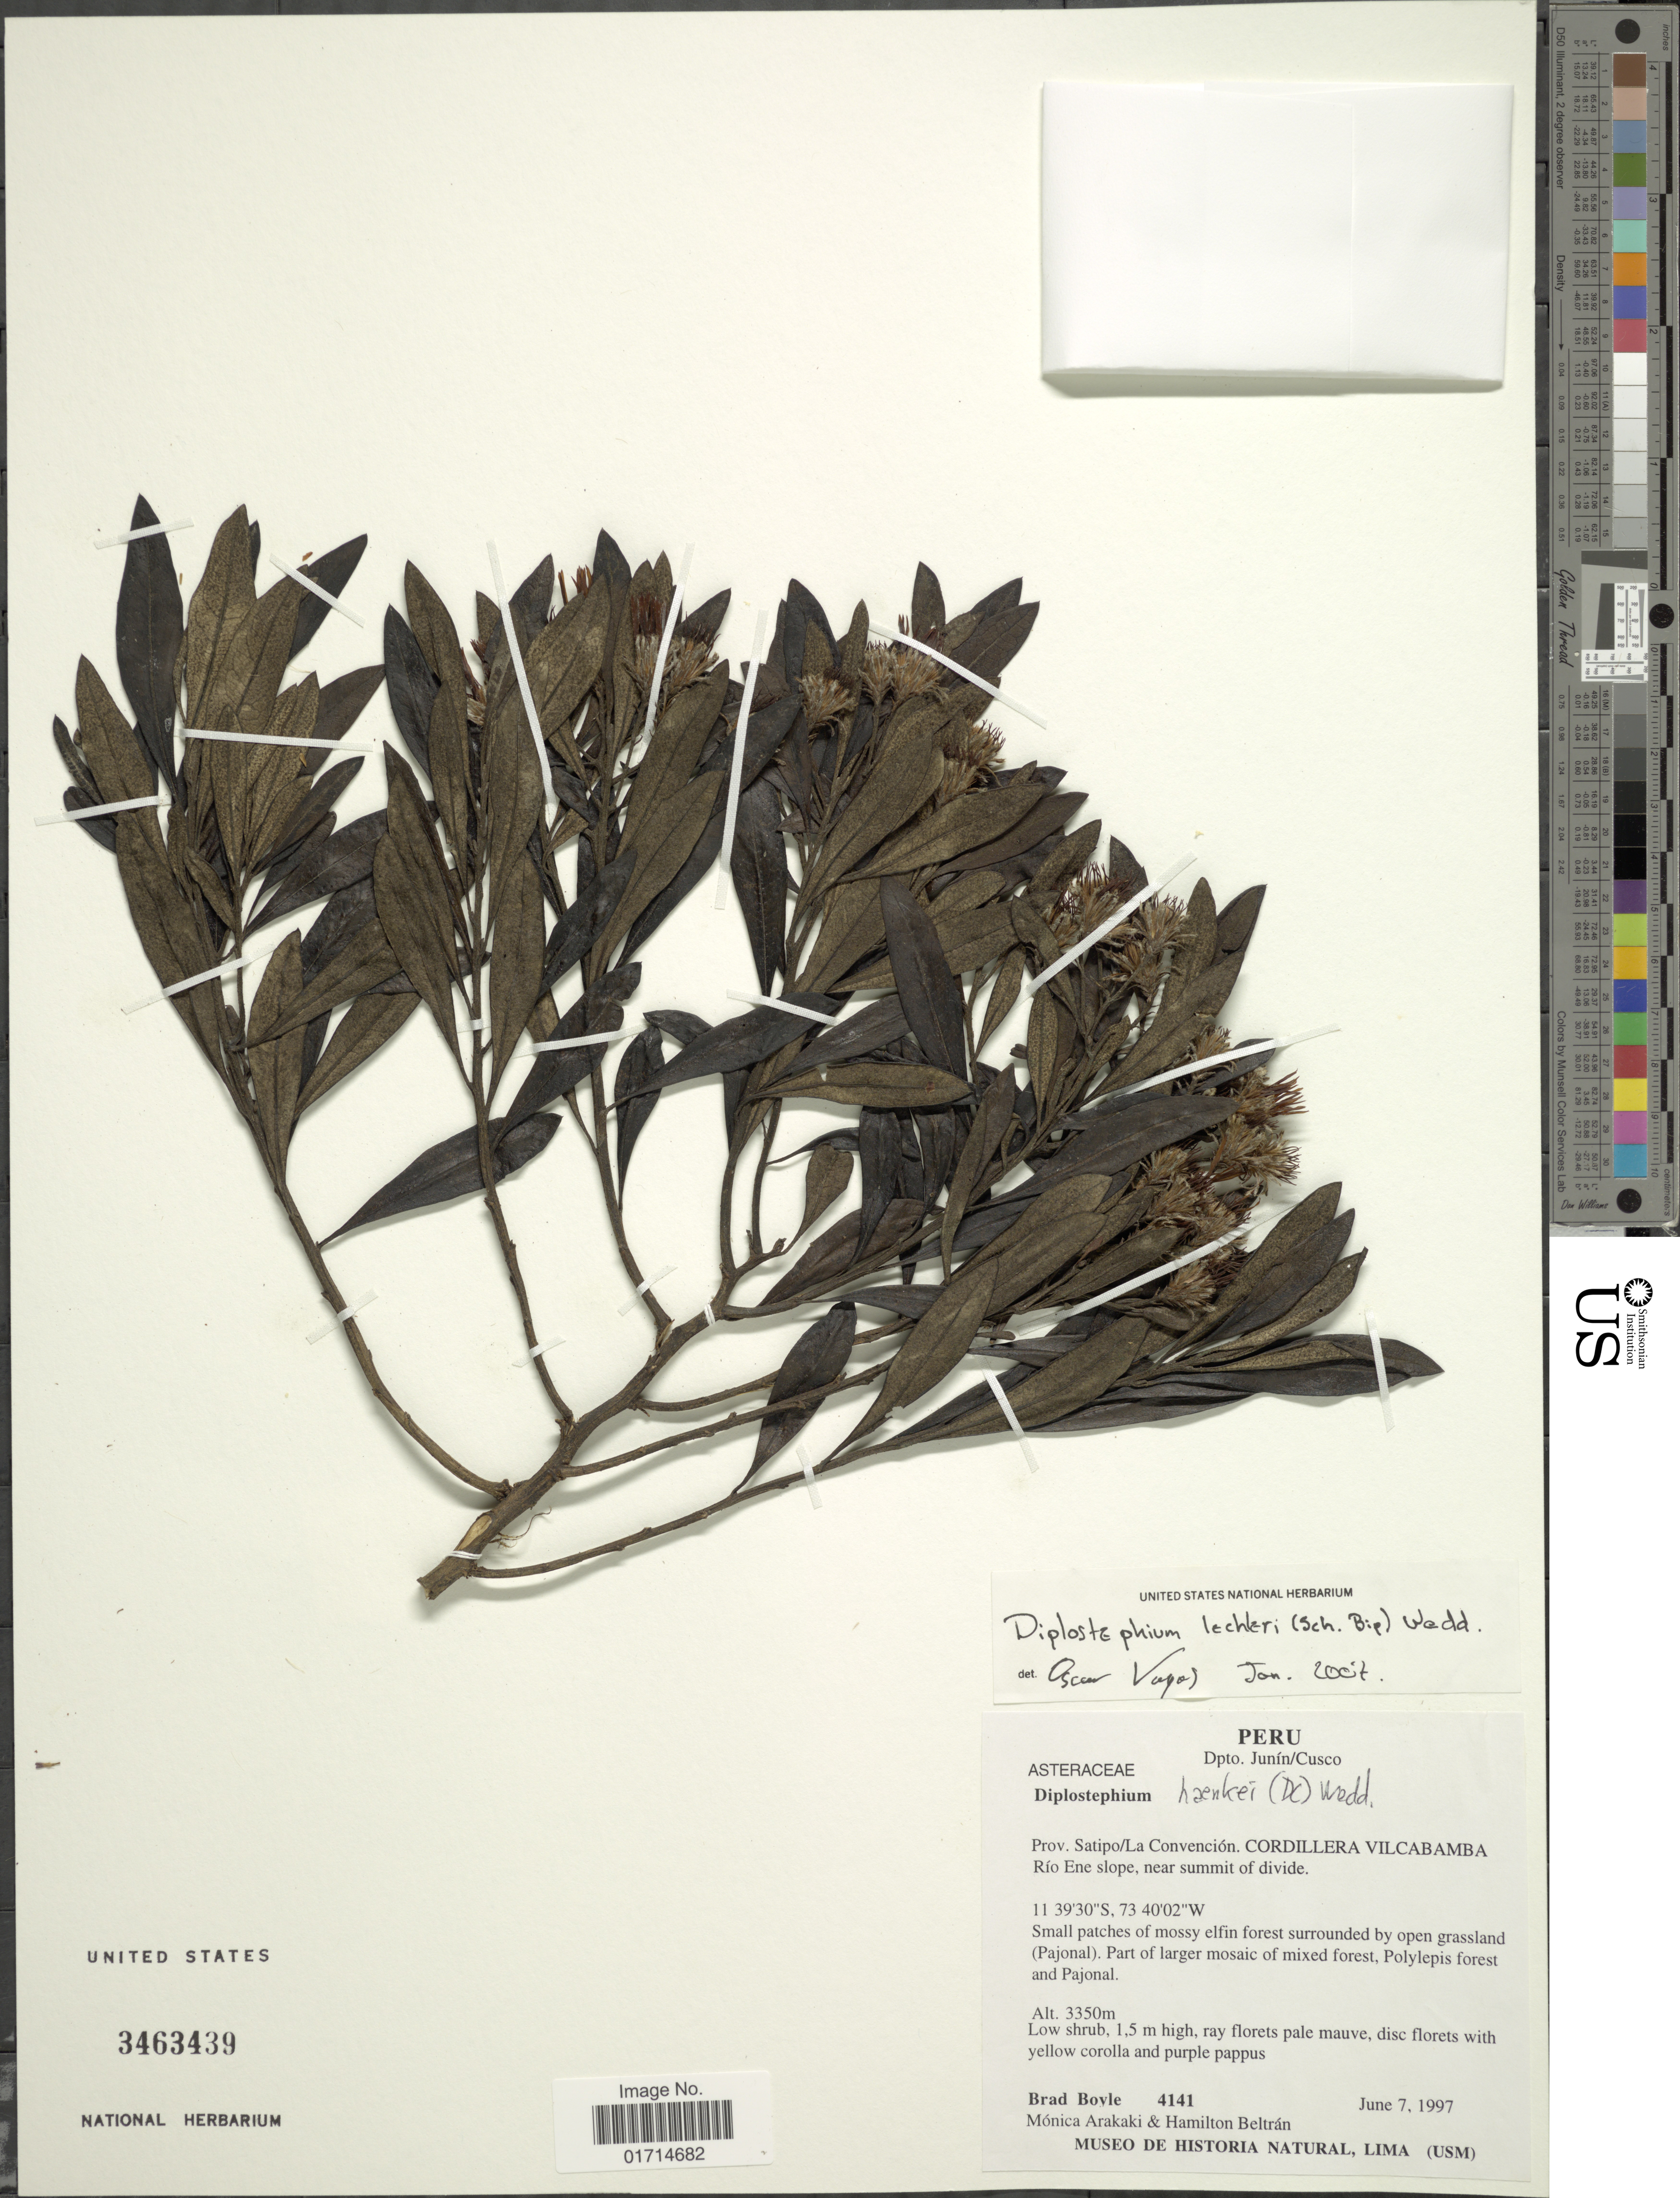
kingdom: Plantae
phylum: Tracheophyta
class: Magnoliopsida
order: Asterales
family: Asteraceae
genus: Diplostephium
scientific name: Diplostephium lechleri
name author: (Sch. Bip.) Wedd.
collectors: B. Boyle, M. Arakaki & H. Beltran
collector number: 4141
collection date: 1997-06-07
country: Peru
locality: Dpto. Junin/Cusco, Prov. Satipo/ La Convencion, Cordillera Vilcabamba, Rio Ene slope, near summit of divide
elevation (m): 3350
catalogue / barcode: US 3463439